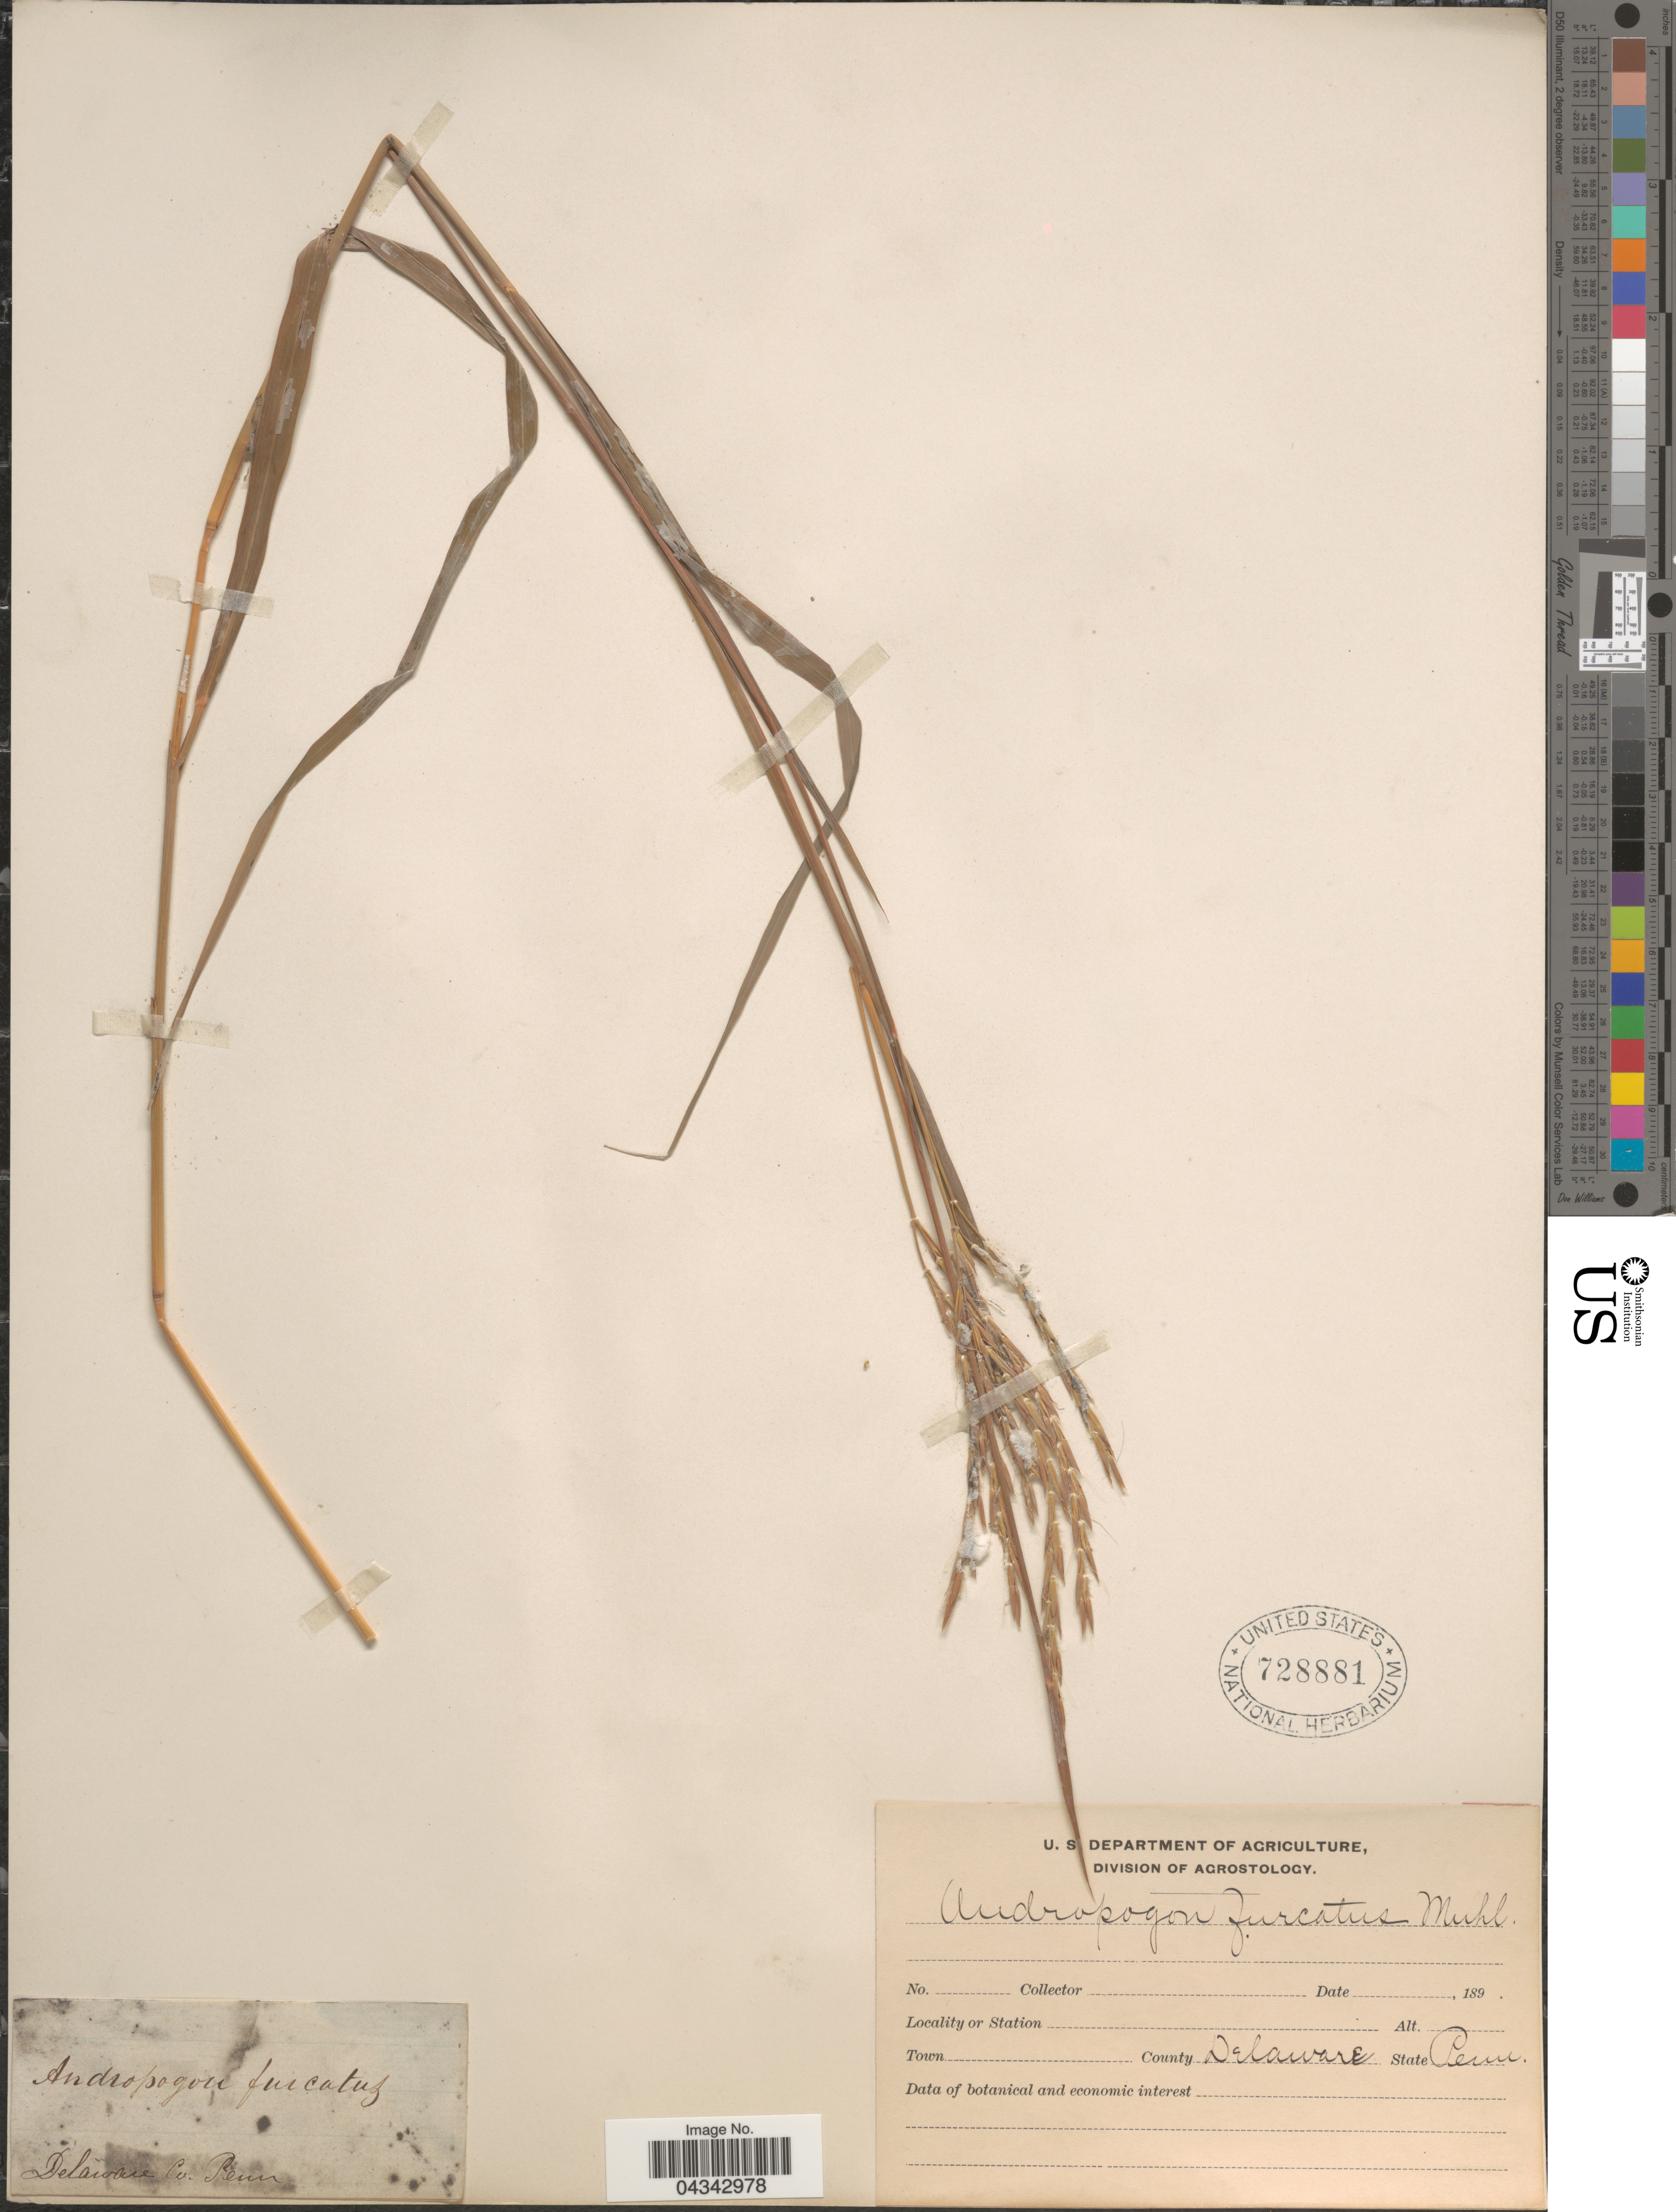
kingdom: Plantae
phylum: Tracheophyta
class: Liliopsida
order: Poales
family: Poaceae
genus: Andropogon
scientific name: Andropogon gerardii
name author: Vitman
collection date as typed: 189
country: United States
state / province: Pennsylvania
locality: County Delaware.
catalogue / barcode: US 728881